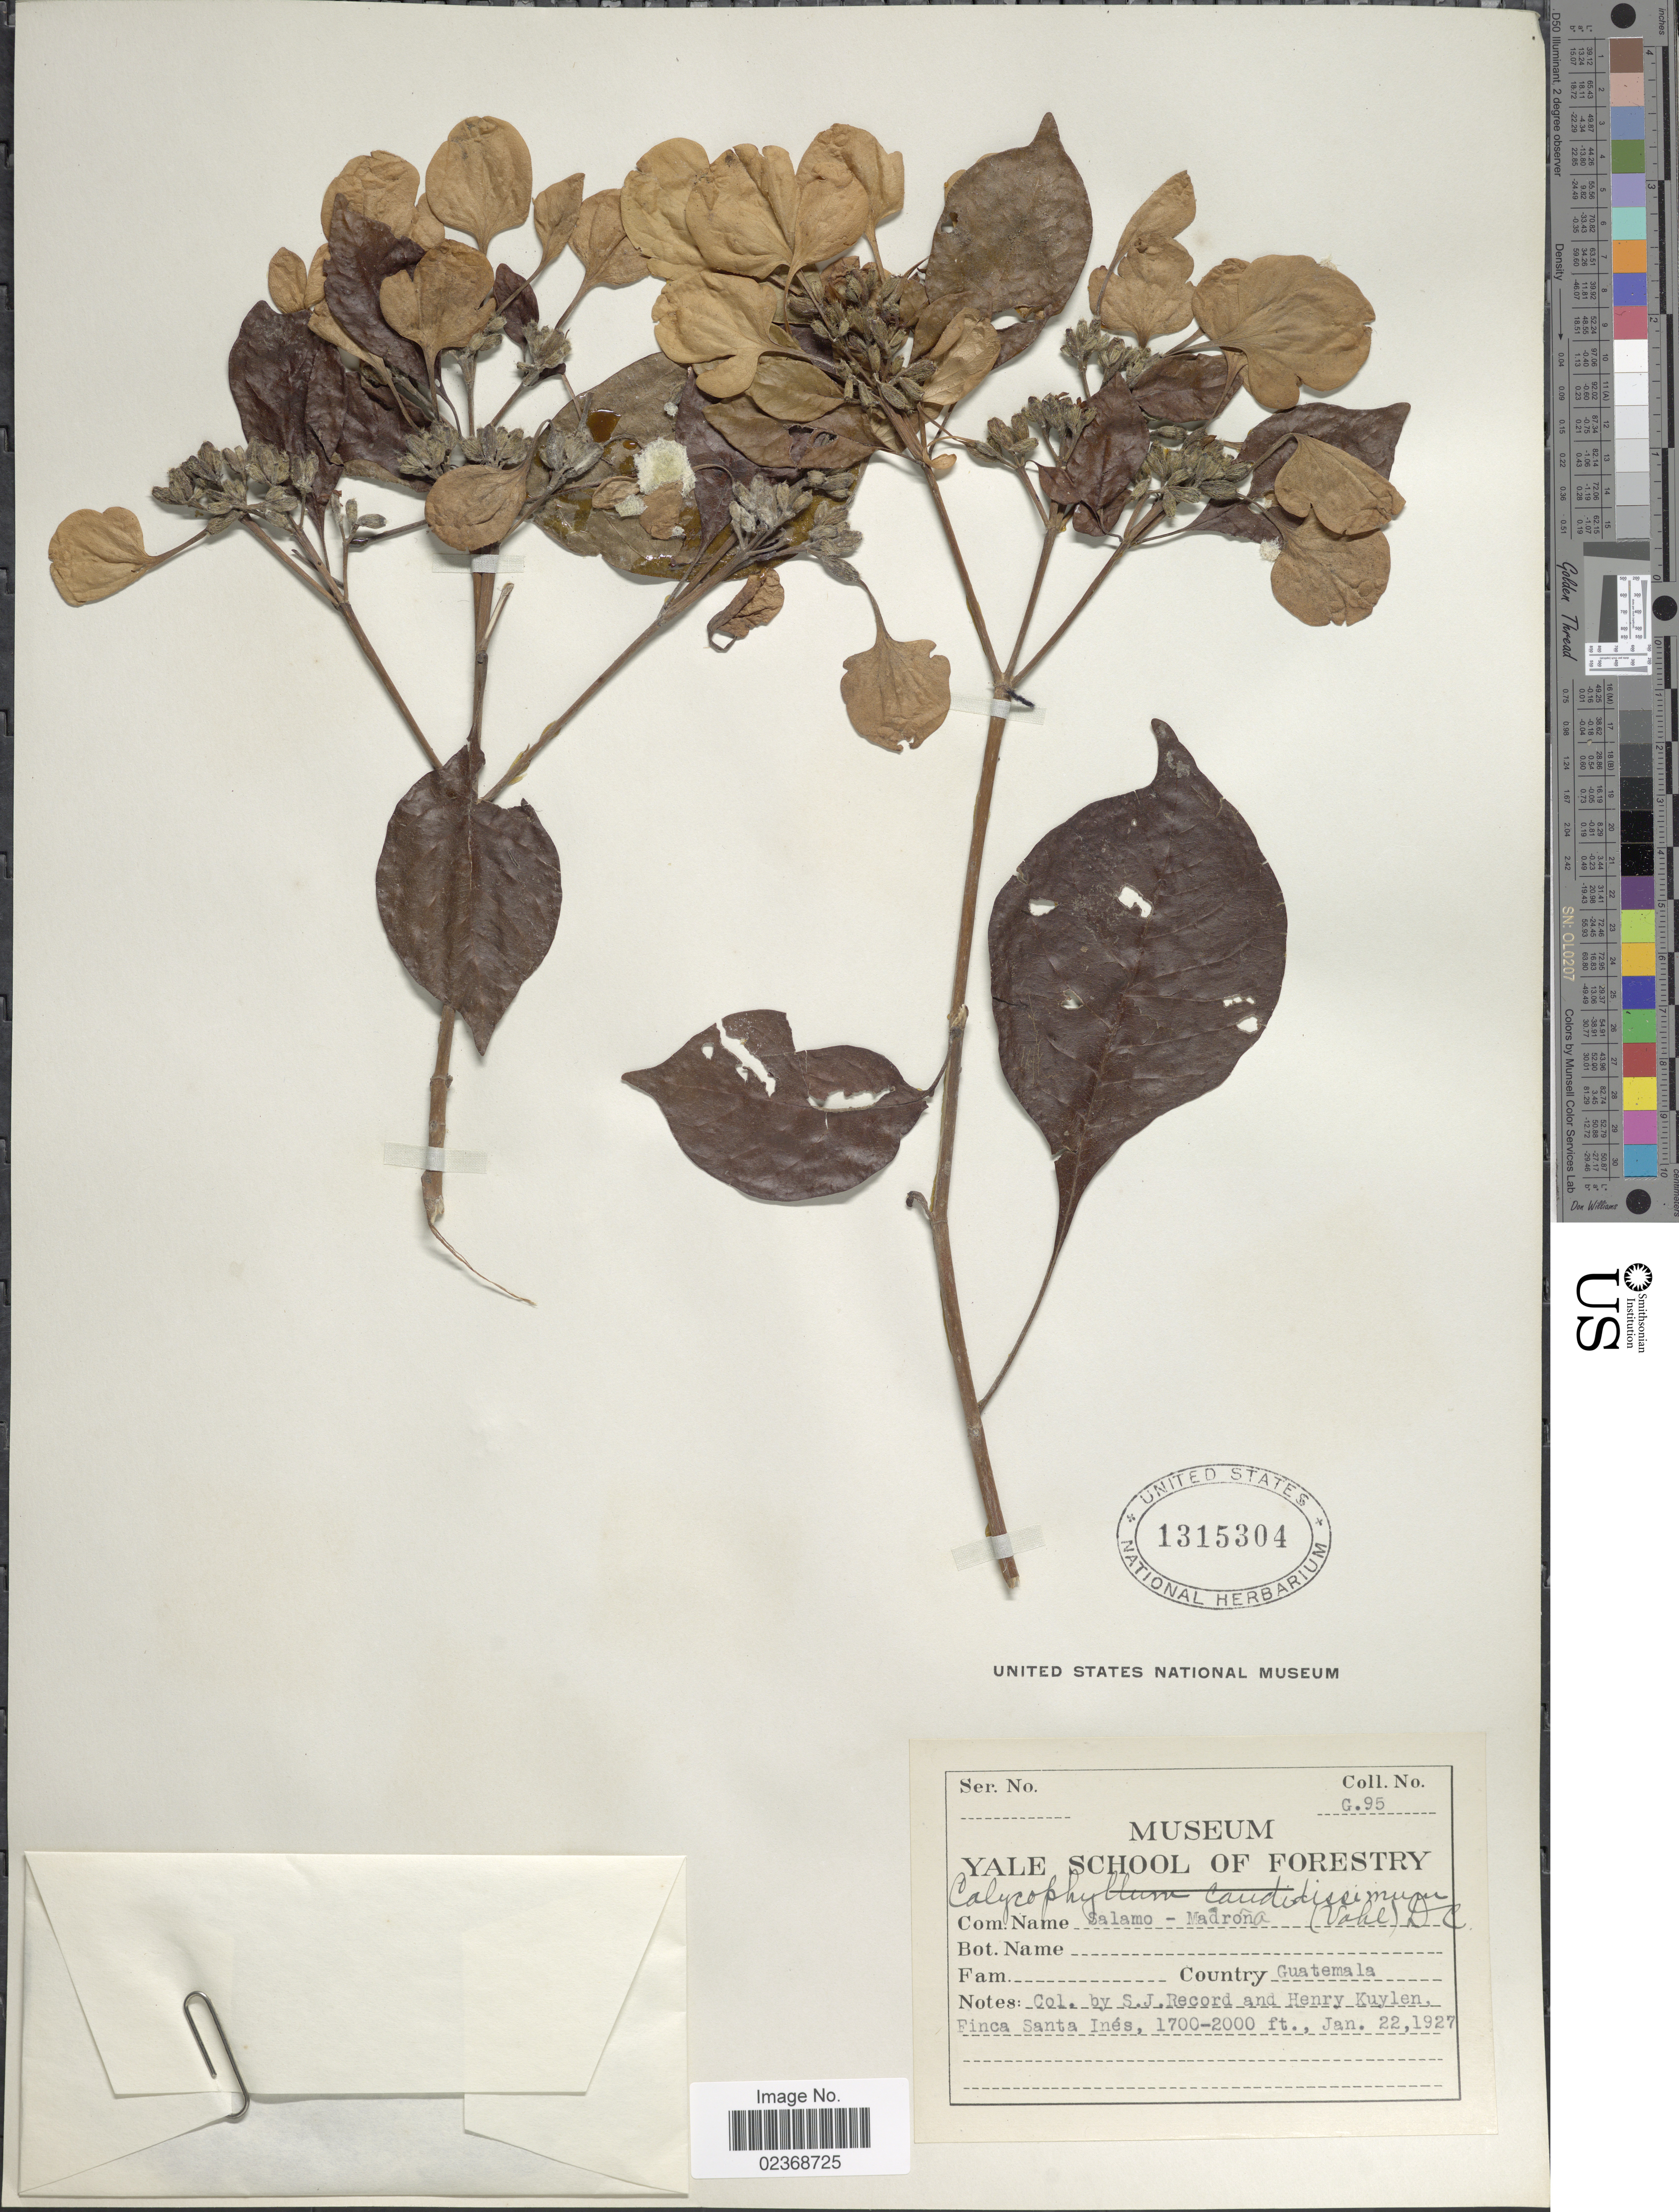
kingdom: Plantae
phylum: Tracheophyta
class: Magnoliopsida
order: Gentianales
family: Rubiaceae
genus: Calycophyllum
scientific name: Calycophyllum candidissimum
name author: (Vahl) DC.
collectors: S. J. Record & H. Kuylen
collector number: G95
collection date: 1927-01-22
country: Guatemala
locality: Finca Santa Ines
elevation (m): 518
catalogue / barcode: US 1315304